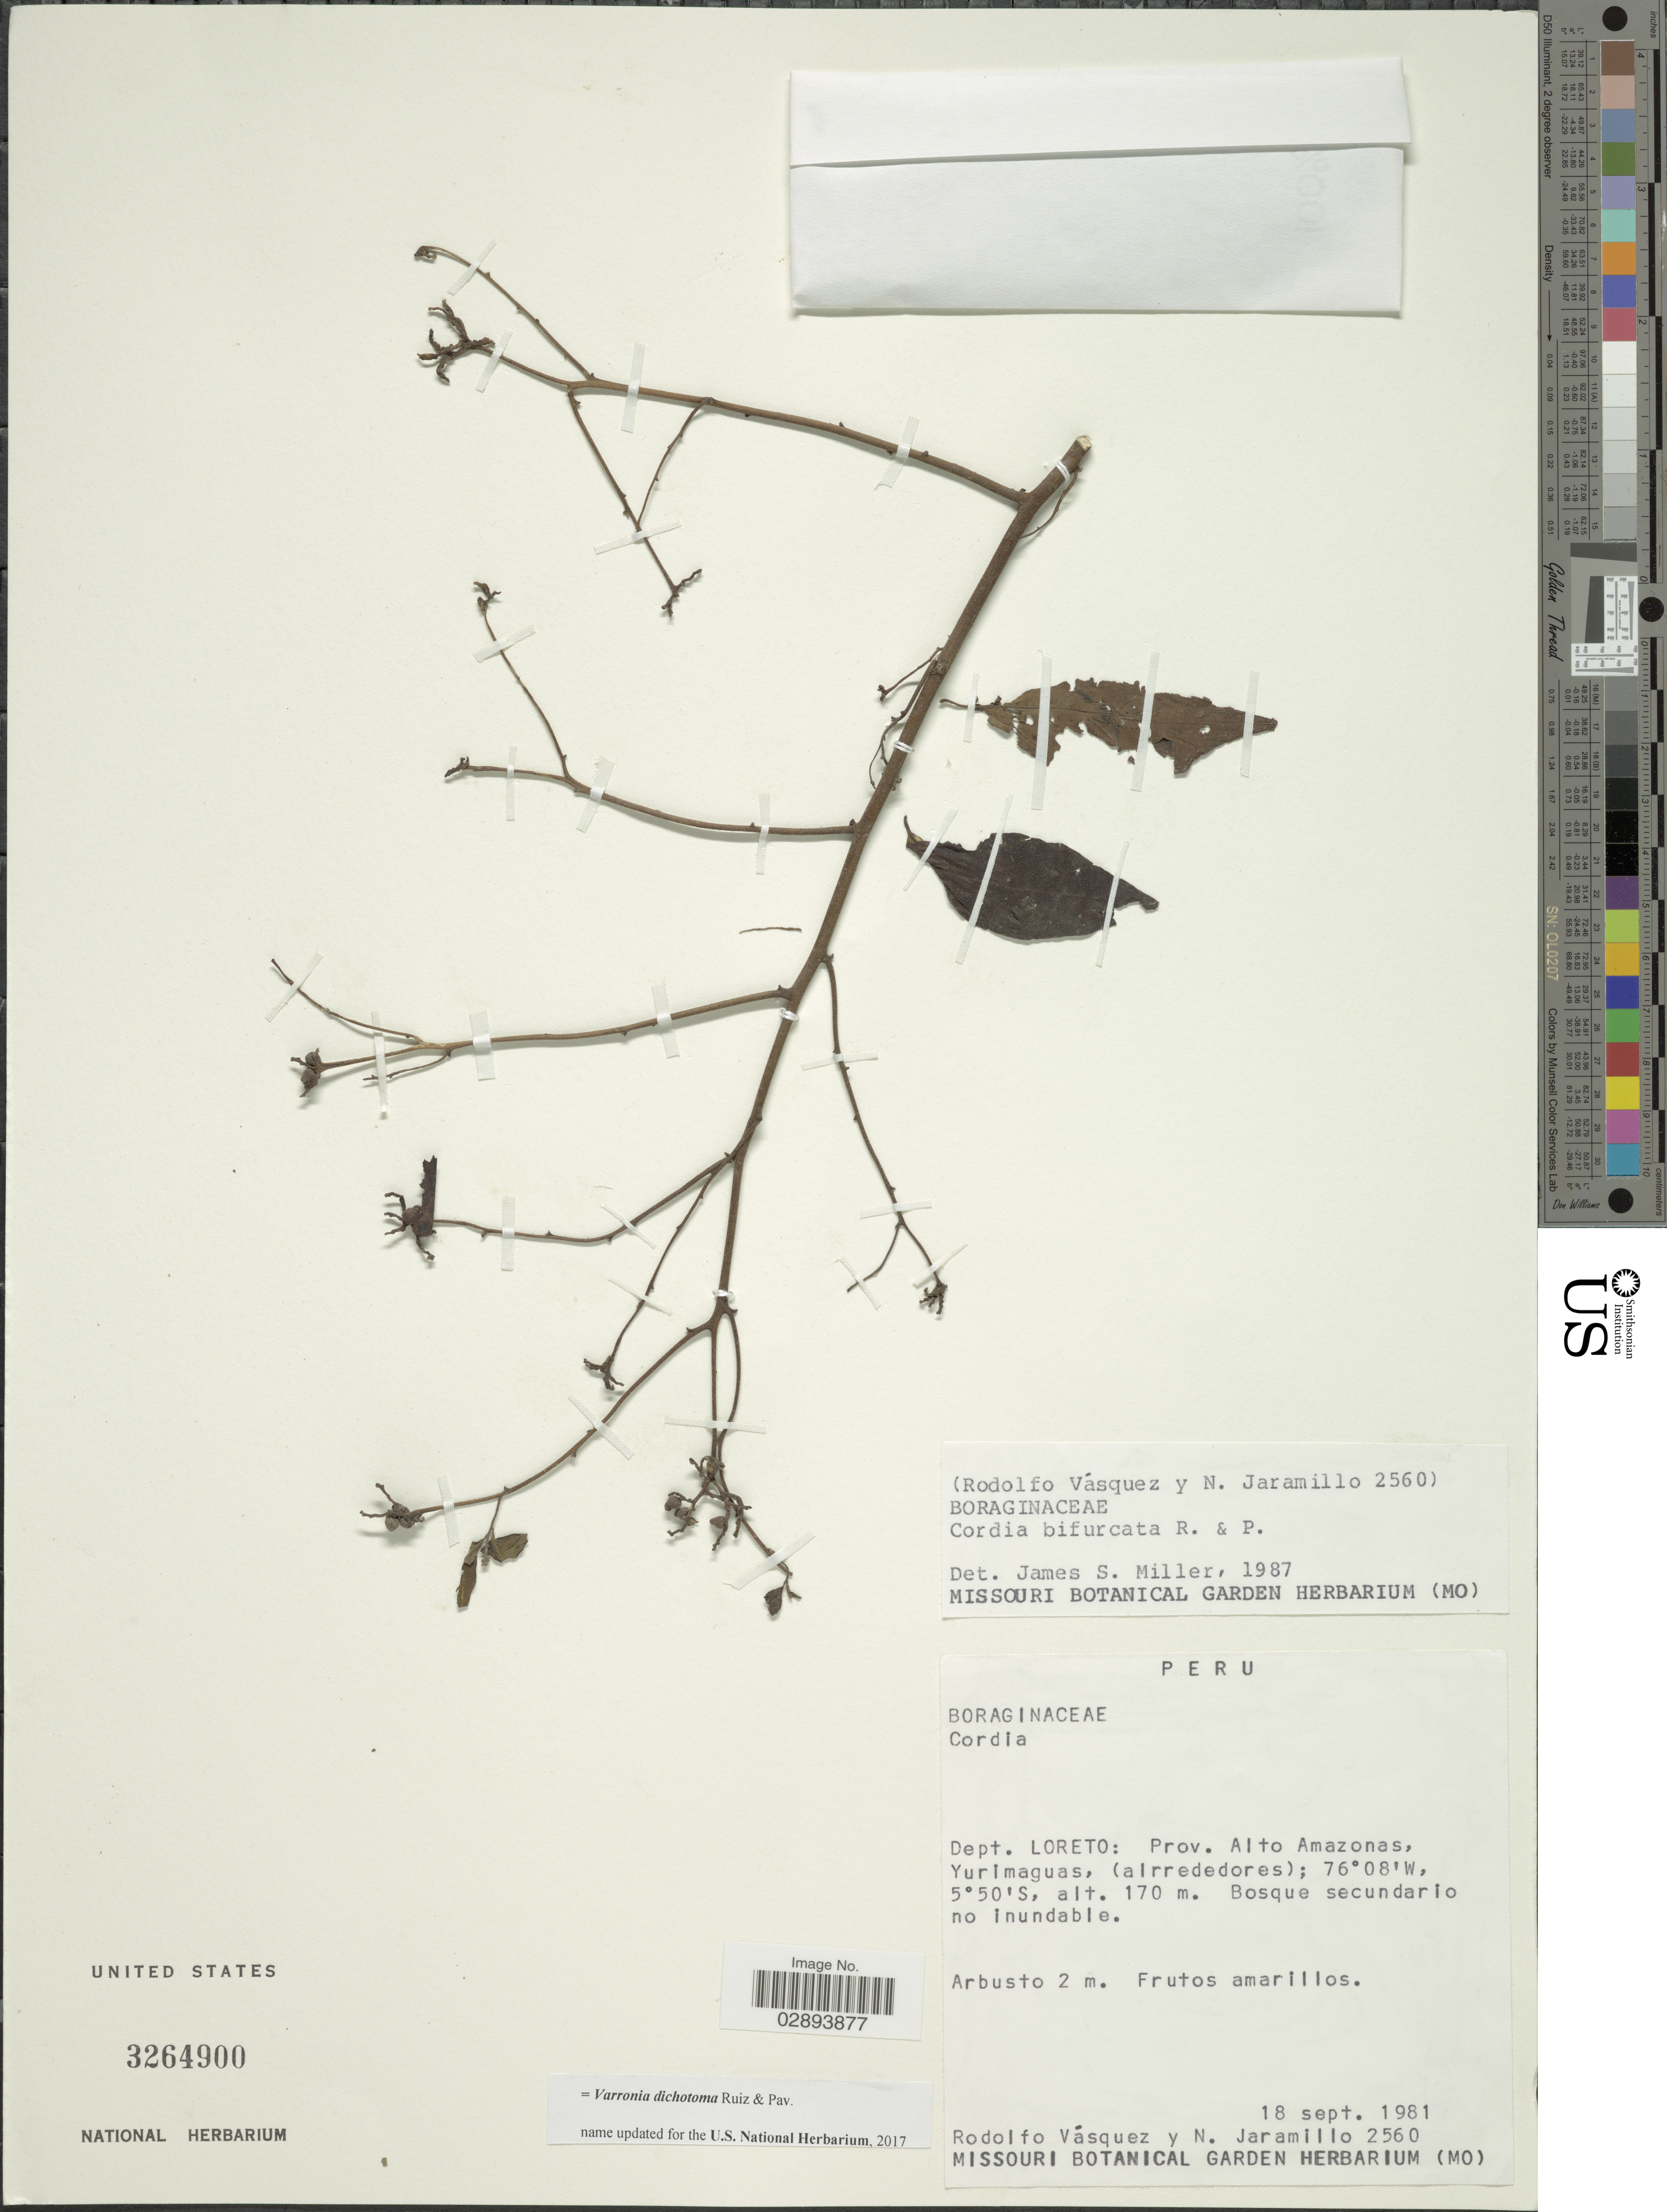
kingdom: Plantae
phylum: Tracheophyta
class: Magnoliopsida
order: Boraginales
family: Cordiaceae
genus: Varronia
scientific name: Varronia dichotoma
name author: Ruiz & Pav.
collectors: R. Vásquez & N. Jaramillo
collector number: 2560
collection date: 1981-09-18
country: Peru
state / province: Loreto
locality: Dept. Loreto, prov. Alto Amazonas, Yurimaguas (alrededores).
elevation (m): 170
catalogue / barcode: US 3264900